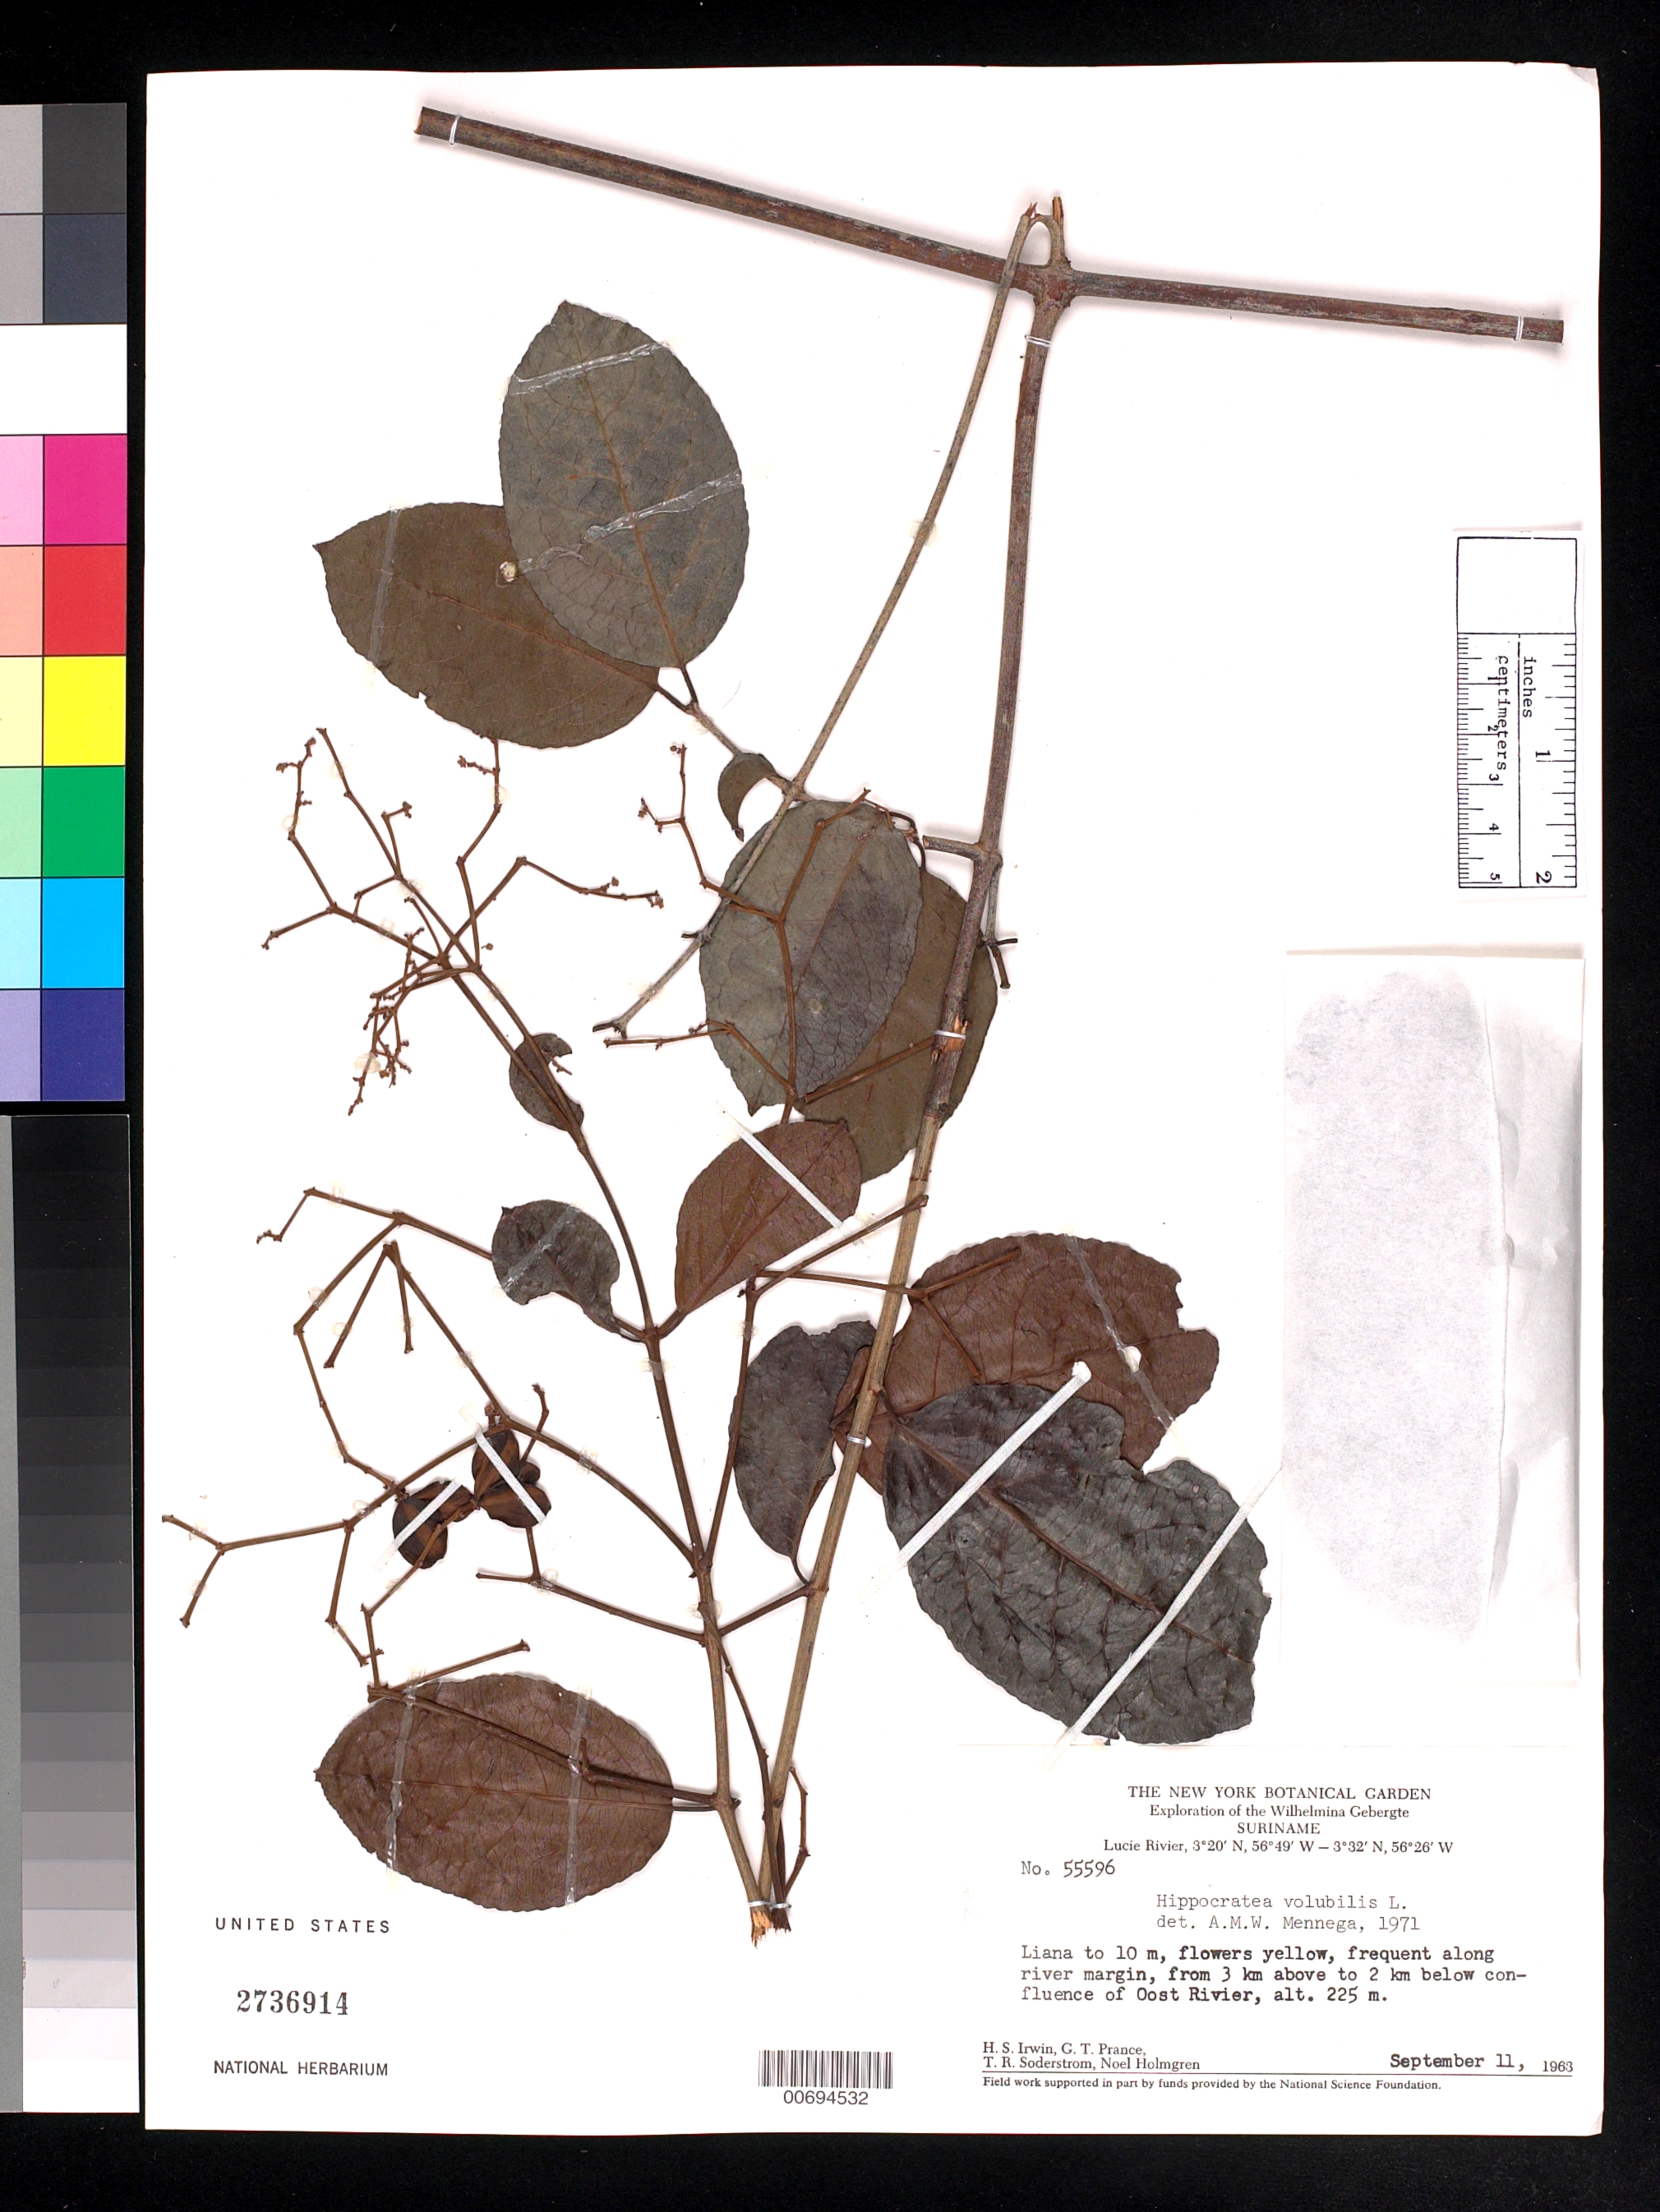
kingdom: Plantae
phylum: Tracheophyta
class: Magnoliopsida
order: Celastrales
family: Celastraceae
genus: Hippocratea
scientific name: Hippocratea volubilis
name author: L.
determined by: Mennega, A. M. W.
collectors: H. Irwin, G. T. Prance, T. R. Soderstrom & N. H. Holmgren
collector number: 55596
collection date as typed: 11-Sep-63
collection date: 1963-09-11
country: Suriname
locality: Lucie R., 3 km above to 2 km below confl. with Oost R., Wilhelmina Gebergte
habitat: Along river margin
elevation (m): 225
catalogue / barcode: US 2736914